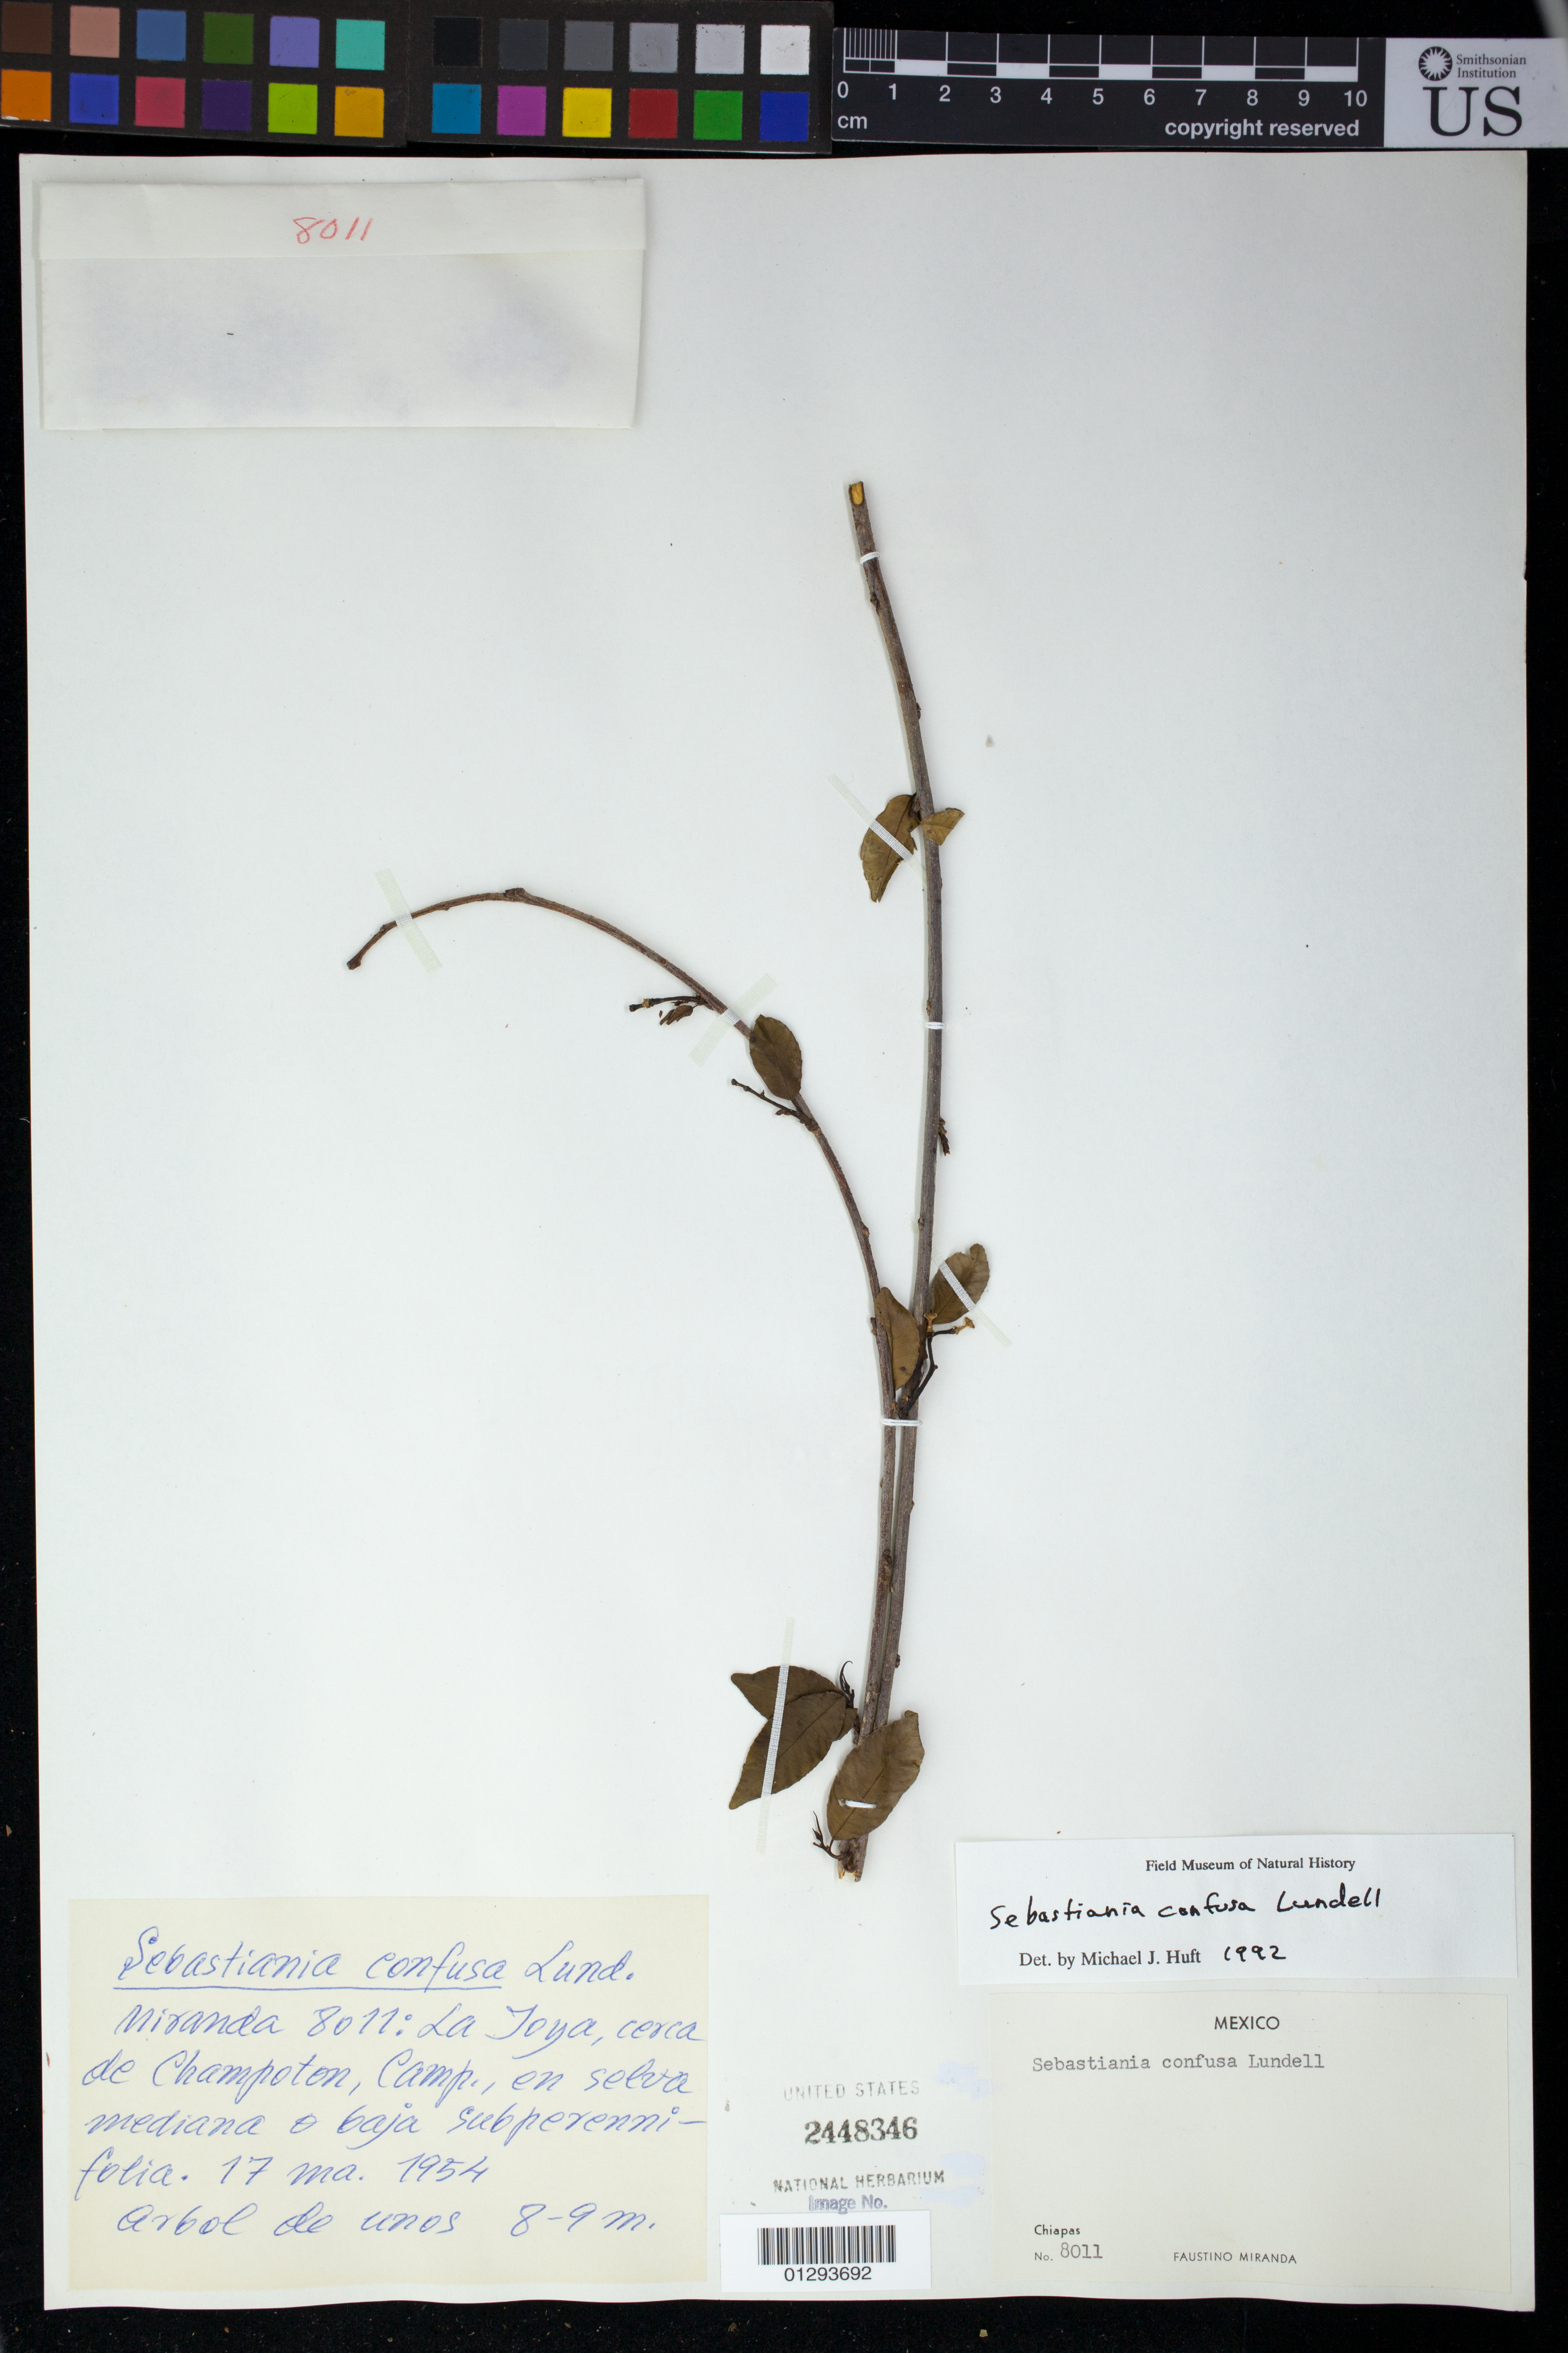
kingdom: Plantae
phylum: Tracheophyta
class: Magnoliopsida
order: Malpighiales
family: Euphorbiaceae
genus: Sebastiania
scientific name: Sebastiania confusa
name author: Lundell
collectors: F. Miranda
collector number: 8011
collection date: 1954-03-17 or 1954-05-17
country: Mexico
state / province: Campeche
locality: La Joya, cerca de Champoton, Camp.,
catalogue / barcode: US 2448346